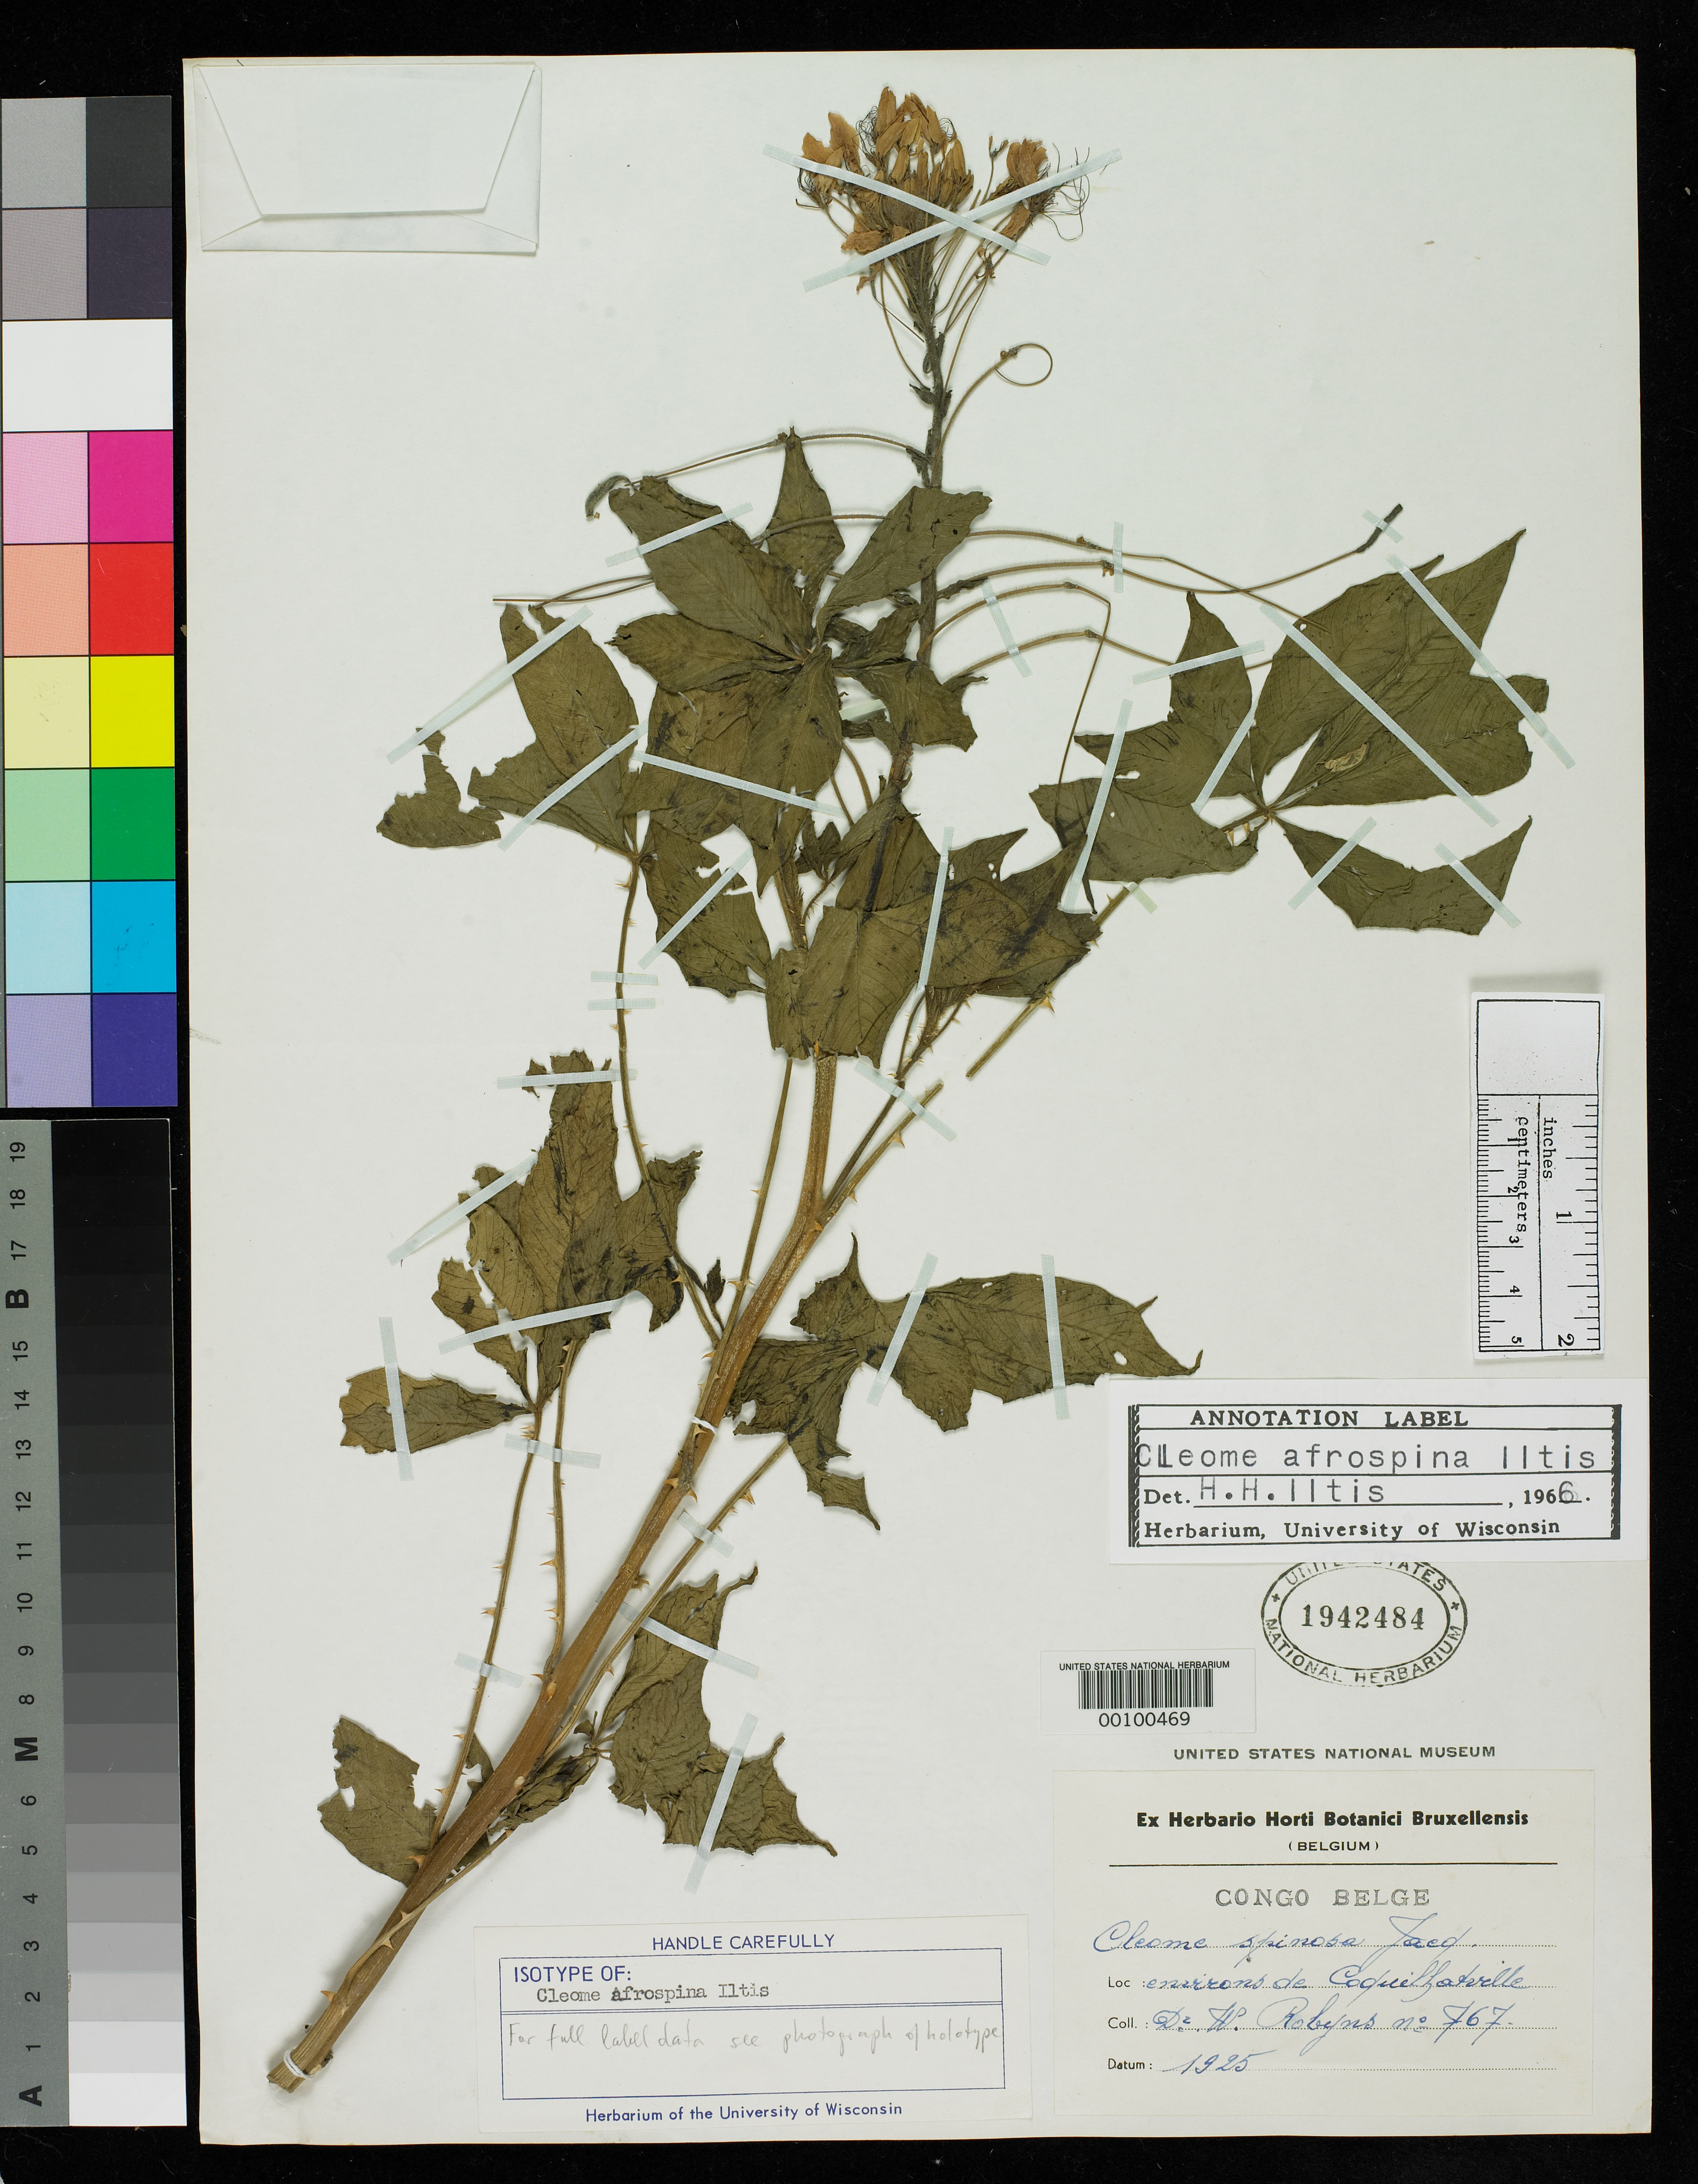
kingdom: Plantae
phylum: Tracheophyta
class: Magnoliopsida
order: Brassicales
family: Cleomaceae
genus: Cleome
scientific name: Cleome afrospina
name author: Iltis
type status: Isotype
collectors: F. Robyns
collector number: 767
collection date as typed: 1925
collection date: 1925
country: Congo, Democratic Republic of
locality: Coquilhatville.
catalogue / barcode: US 1942484